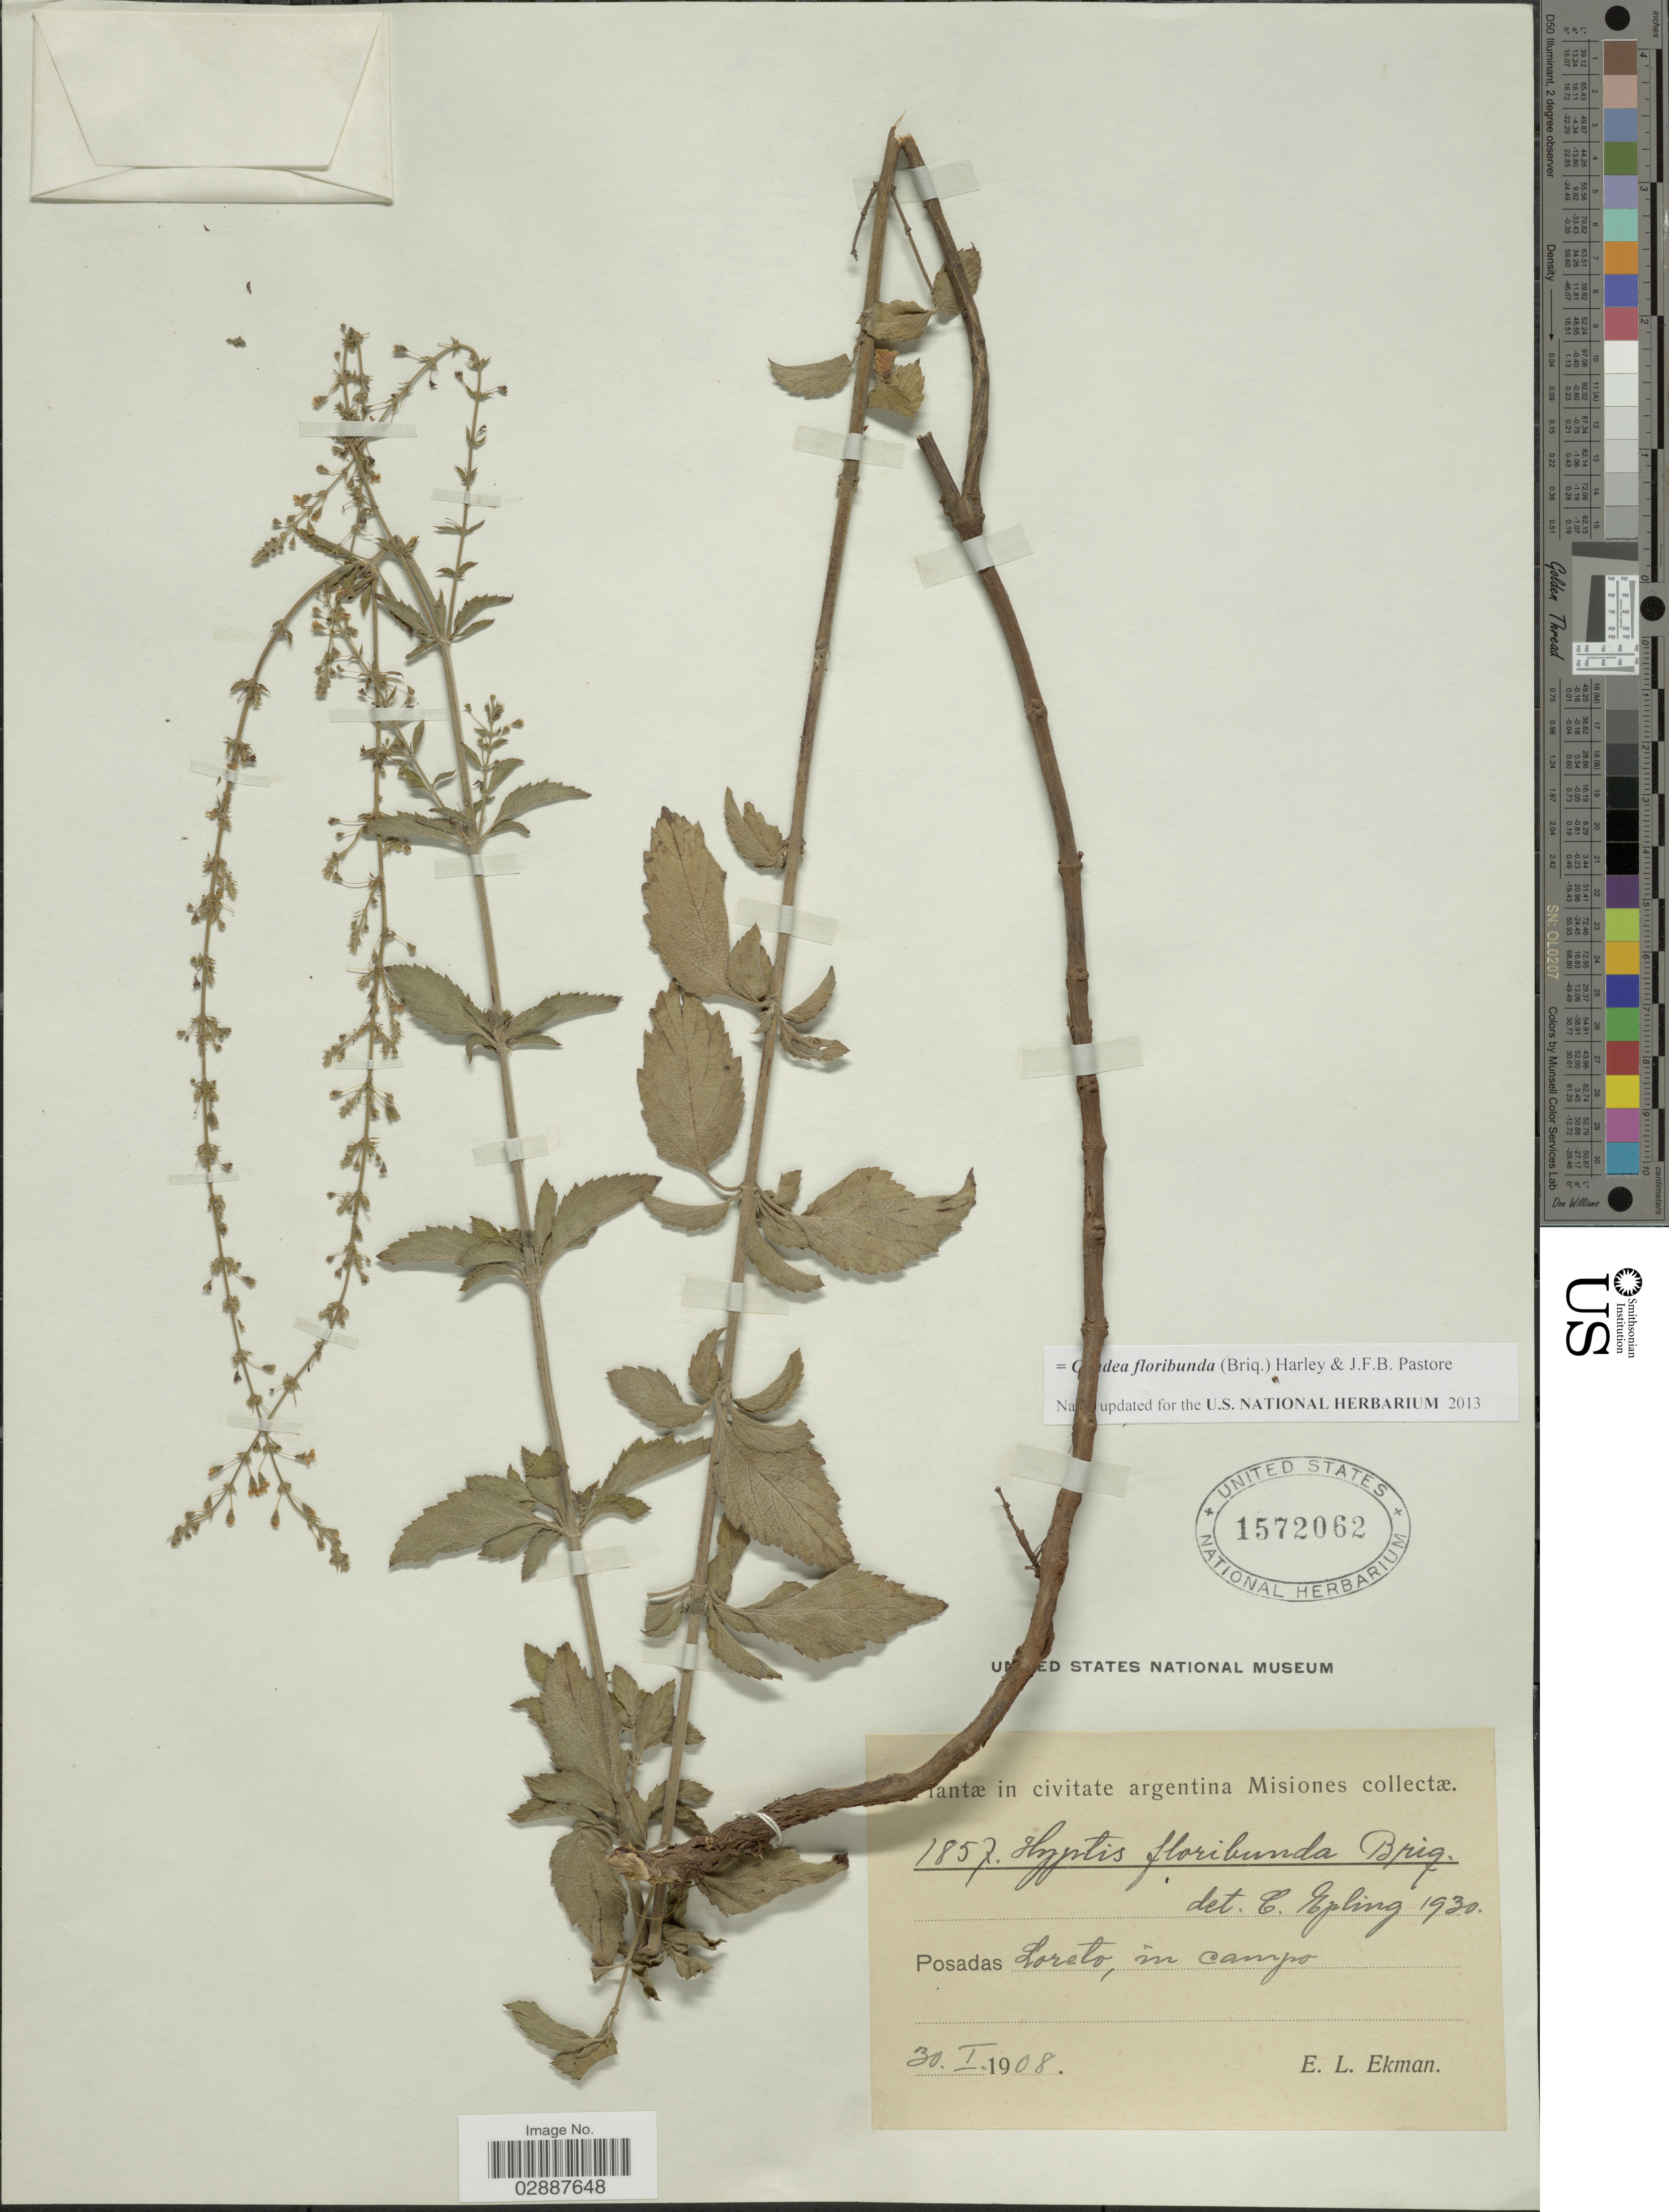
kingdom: Plantae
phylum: Tracheophyta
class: Magnoliopsida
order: Lamiales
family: Lamiaceae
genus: Condea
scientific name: Condea floribunda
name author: (Briq. ex Micheli) Harley & J.F.B. Pastore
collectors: E. L. Ekman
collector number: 1857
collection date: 1908-01-30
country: Argentina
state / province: Misiones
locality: Posadas Loreto, in campo.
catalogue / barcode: US 1572062